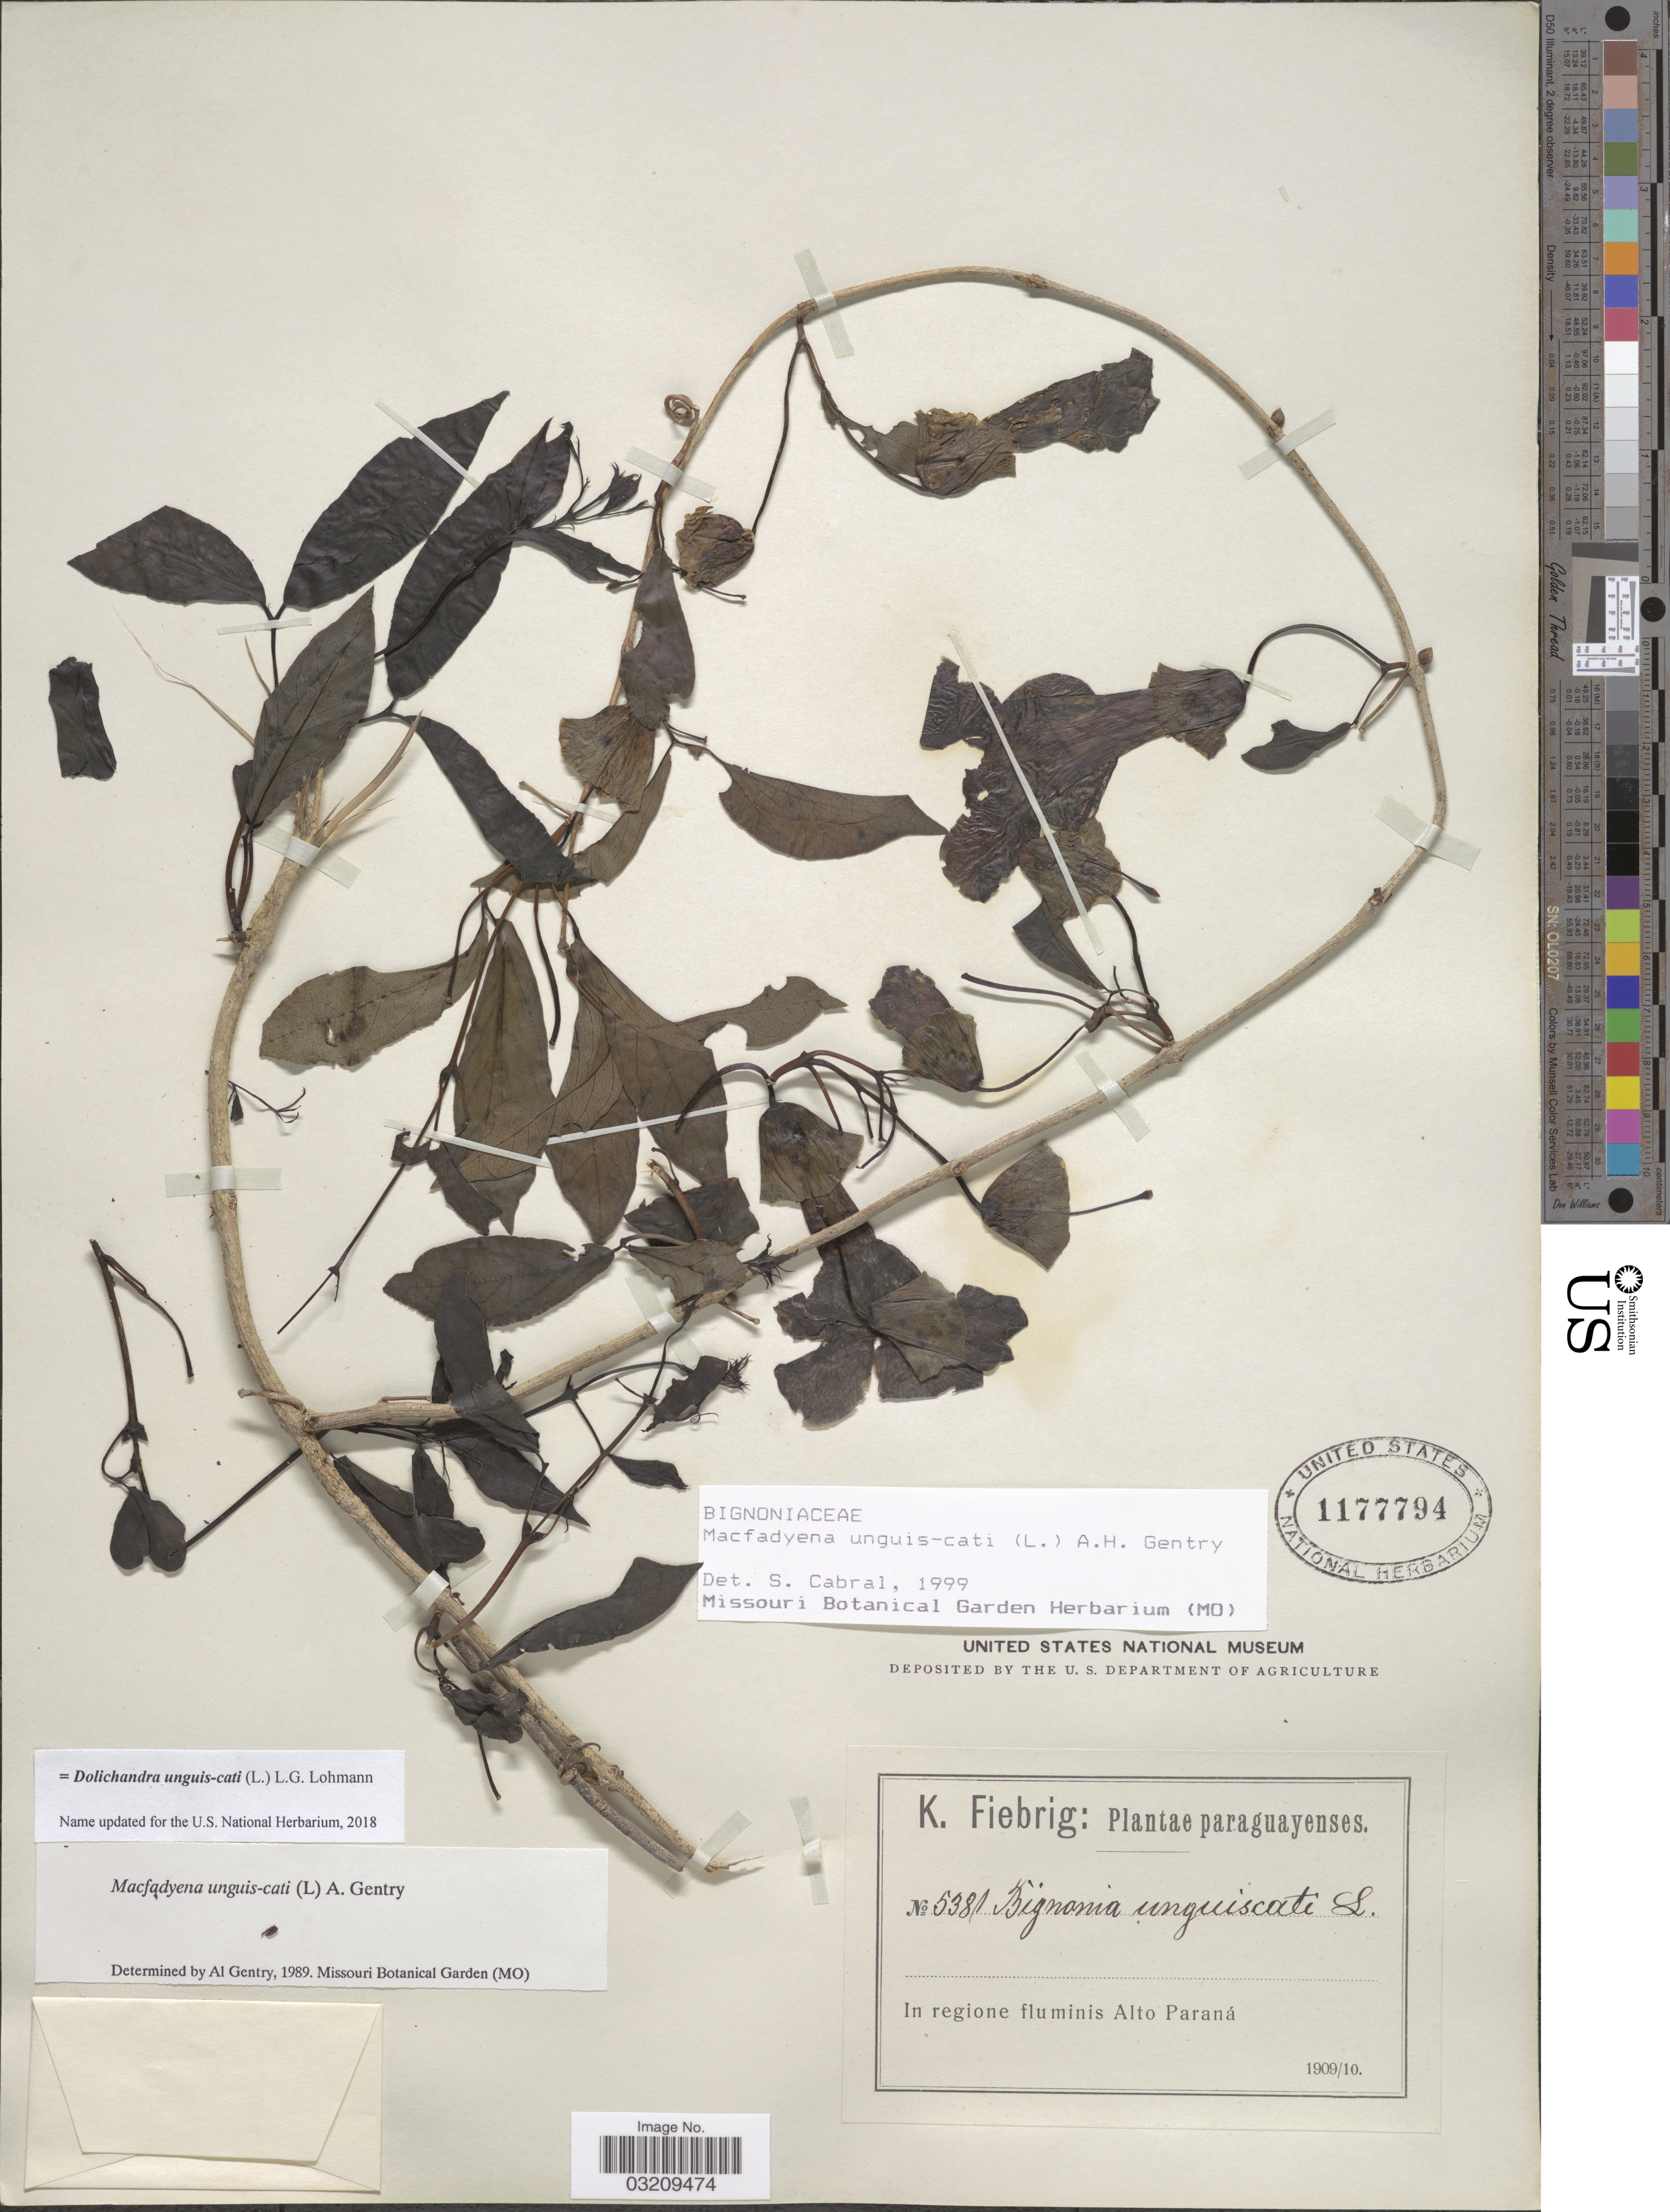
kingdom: Plantae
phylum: Tracheophyta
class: Magnoliopsida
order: Lamiales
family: Bignoniaceae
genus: Dolichandra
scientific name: Dolichandra unguis-cati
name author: (L.) L.G. Lohmann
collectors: K. Fiebrig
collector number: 5381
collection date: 1909/1910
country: Paraguay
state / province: Alto Parana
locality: In regione fluminis Alto Paraná.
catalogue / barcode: US 1177794